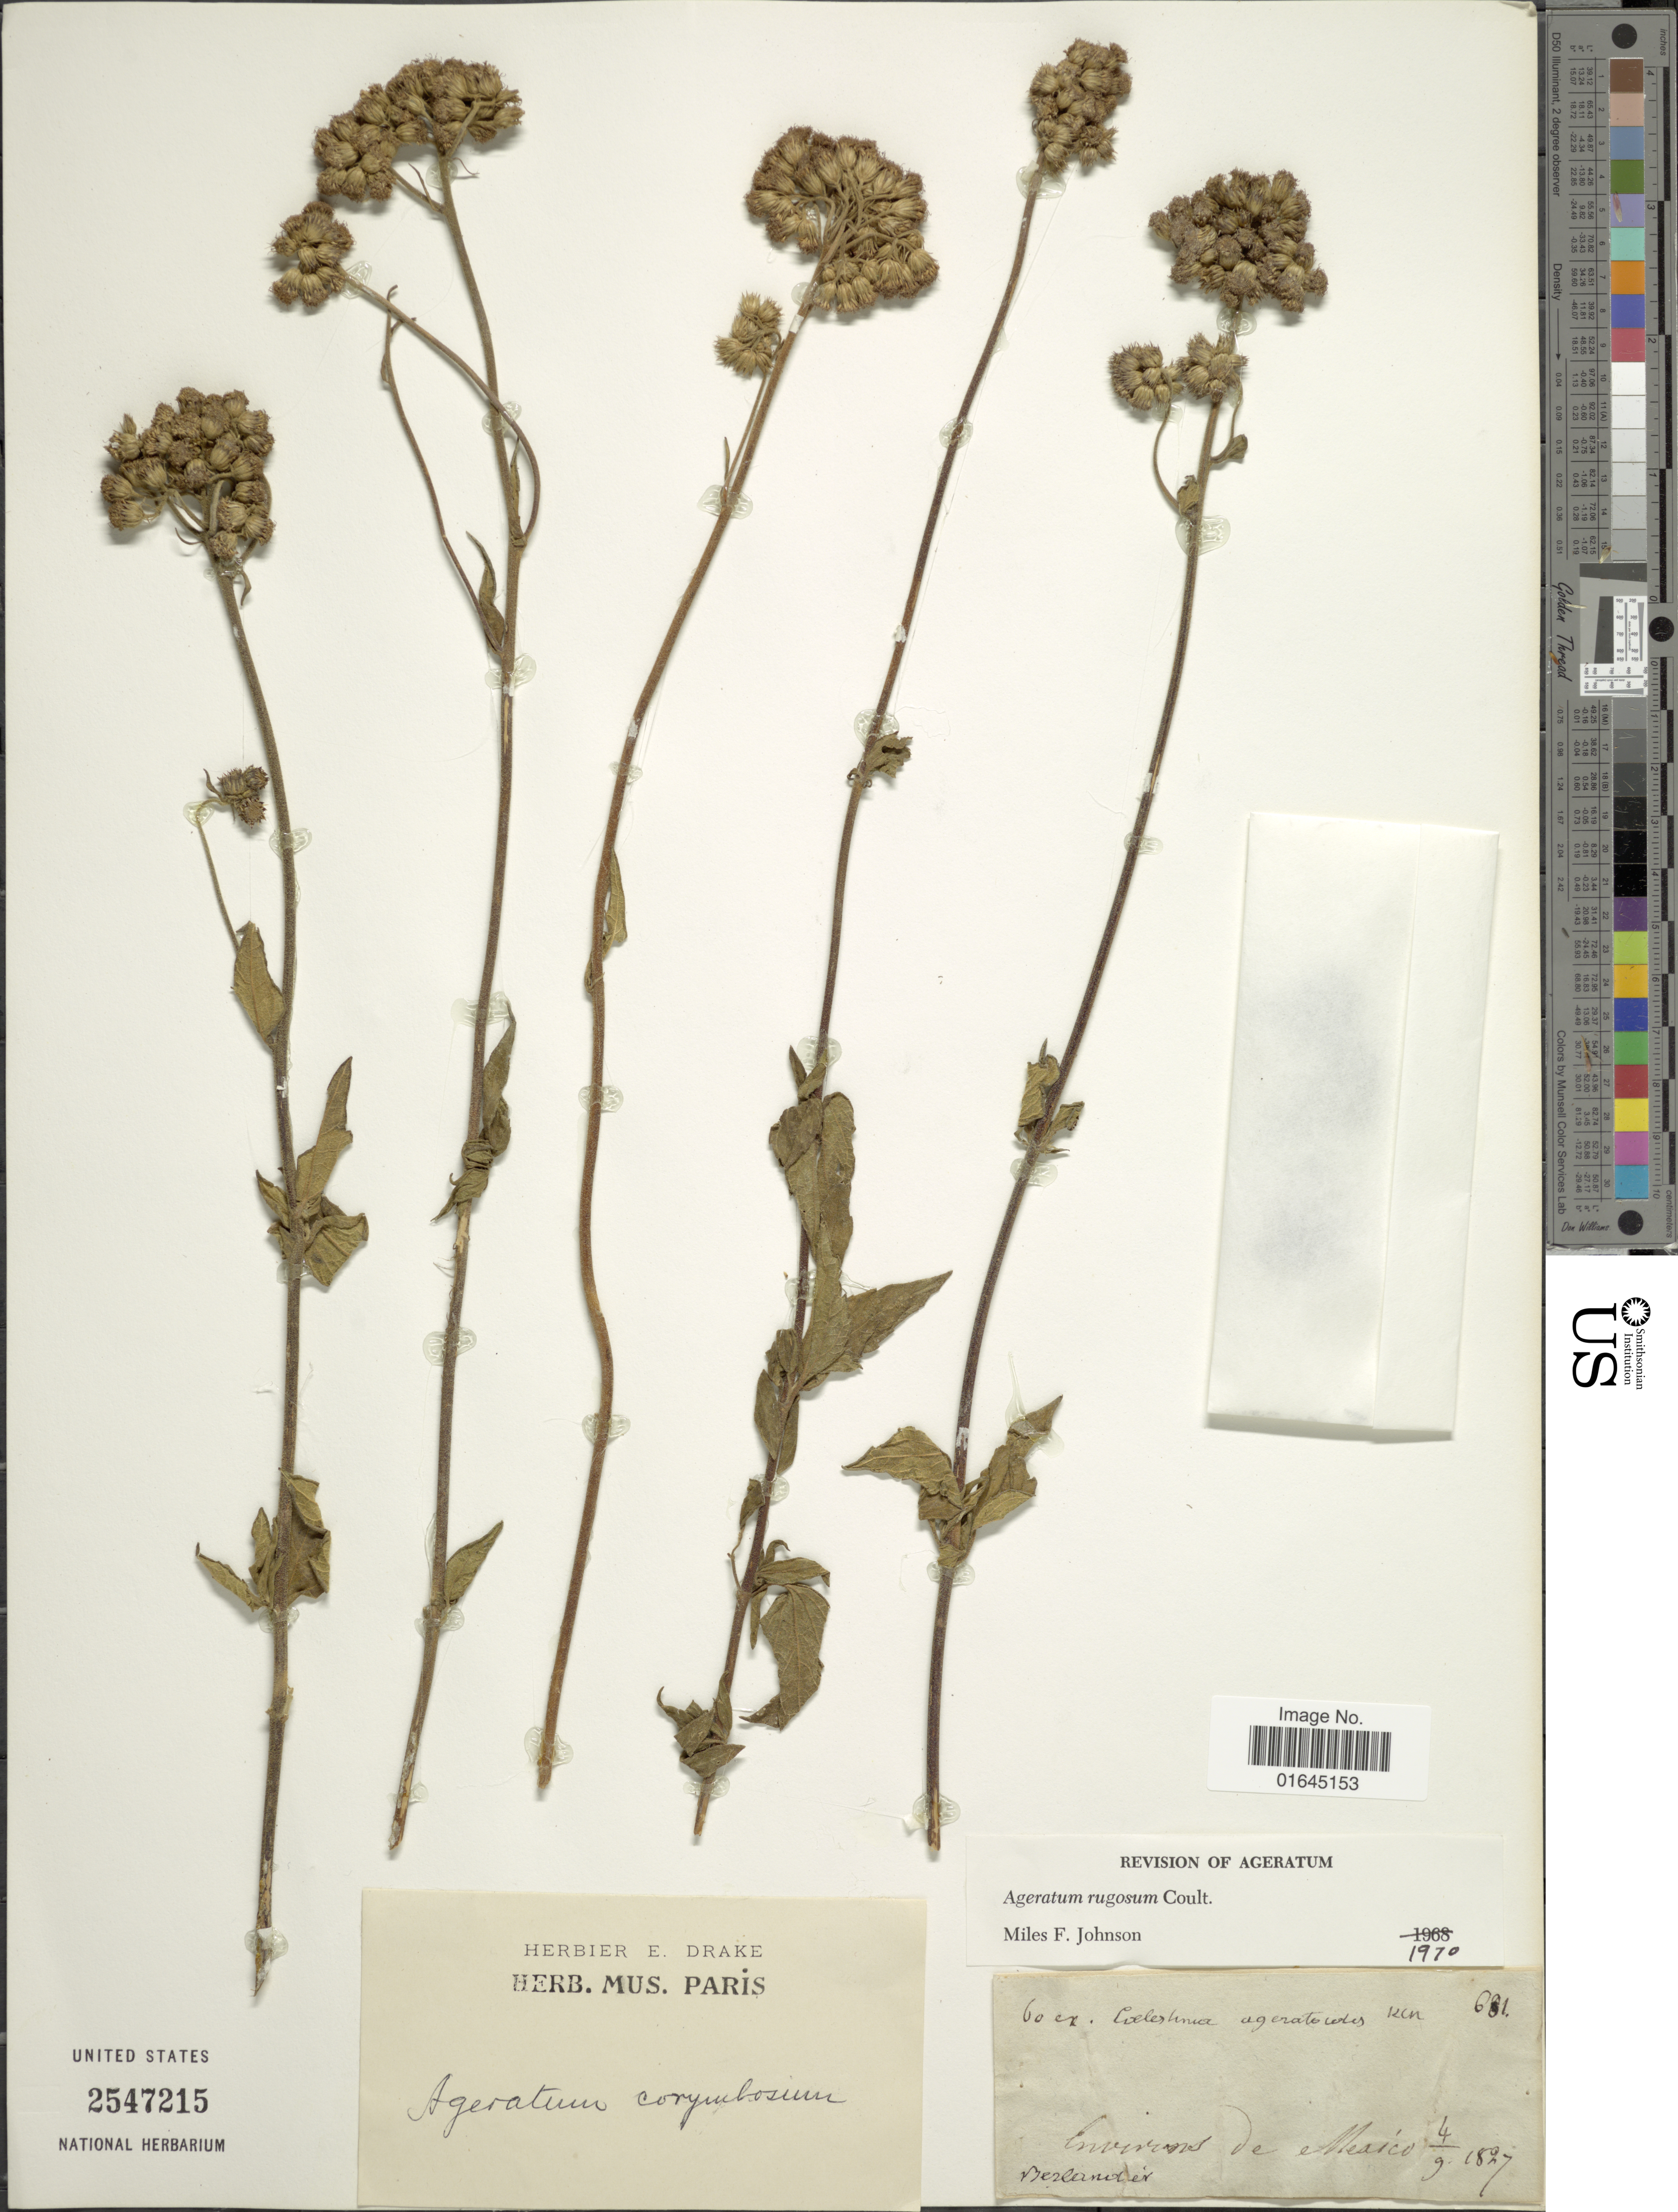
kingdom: Plantae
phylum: Tracheophyta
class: Magnoliopsida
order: Asterales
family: Asteraceae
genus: Ageratum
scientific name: Ageratum rugosum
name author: J.M. Coult.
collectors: -. Bolander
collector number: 681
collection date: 1827-09-04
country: Mexico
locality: Mexico, Environs.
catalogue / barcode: US 2547215